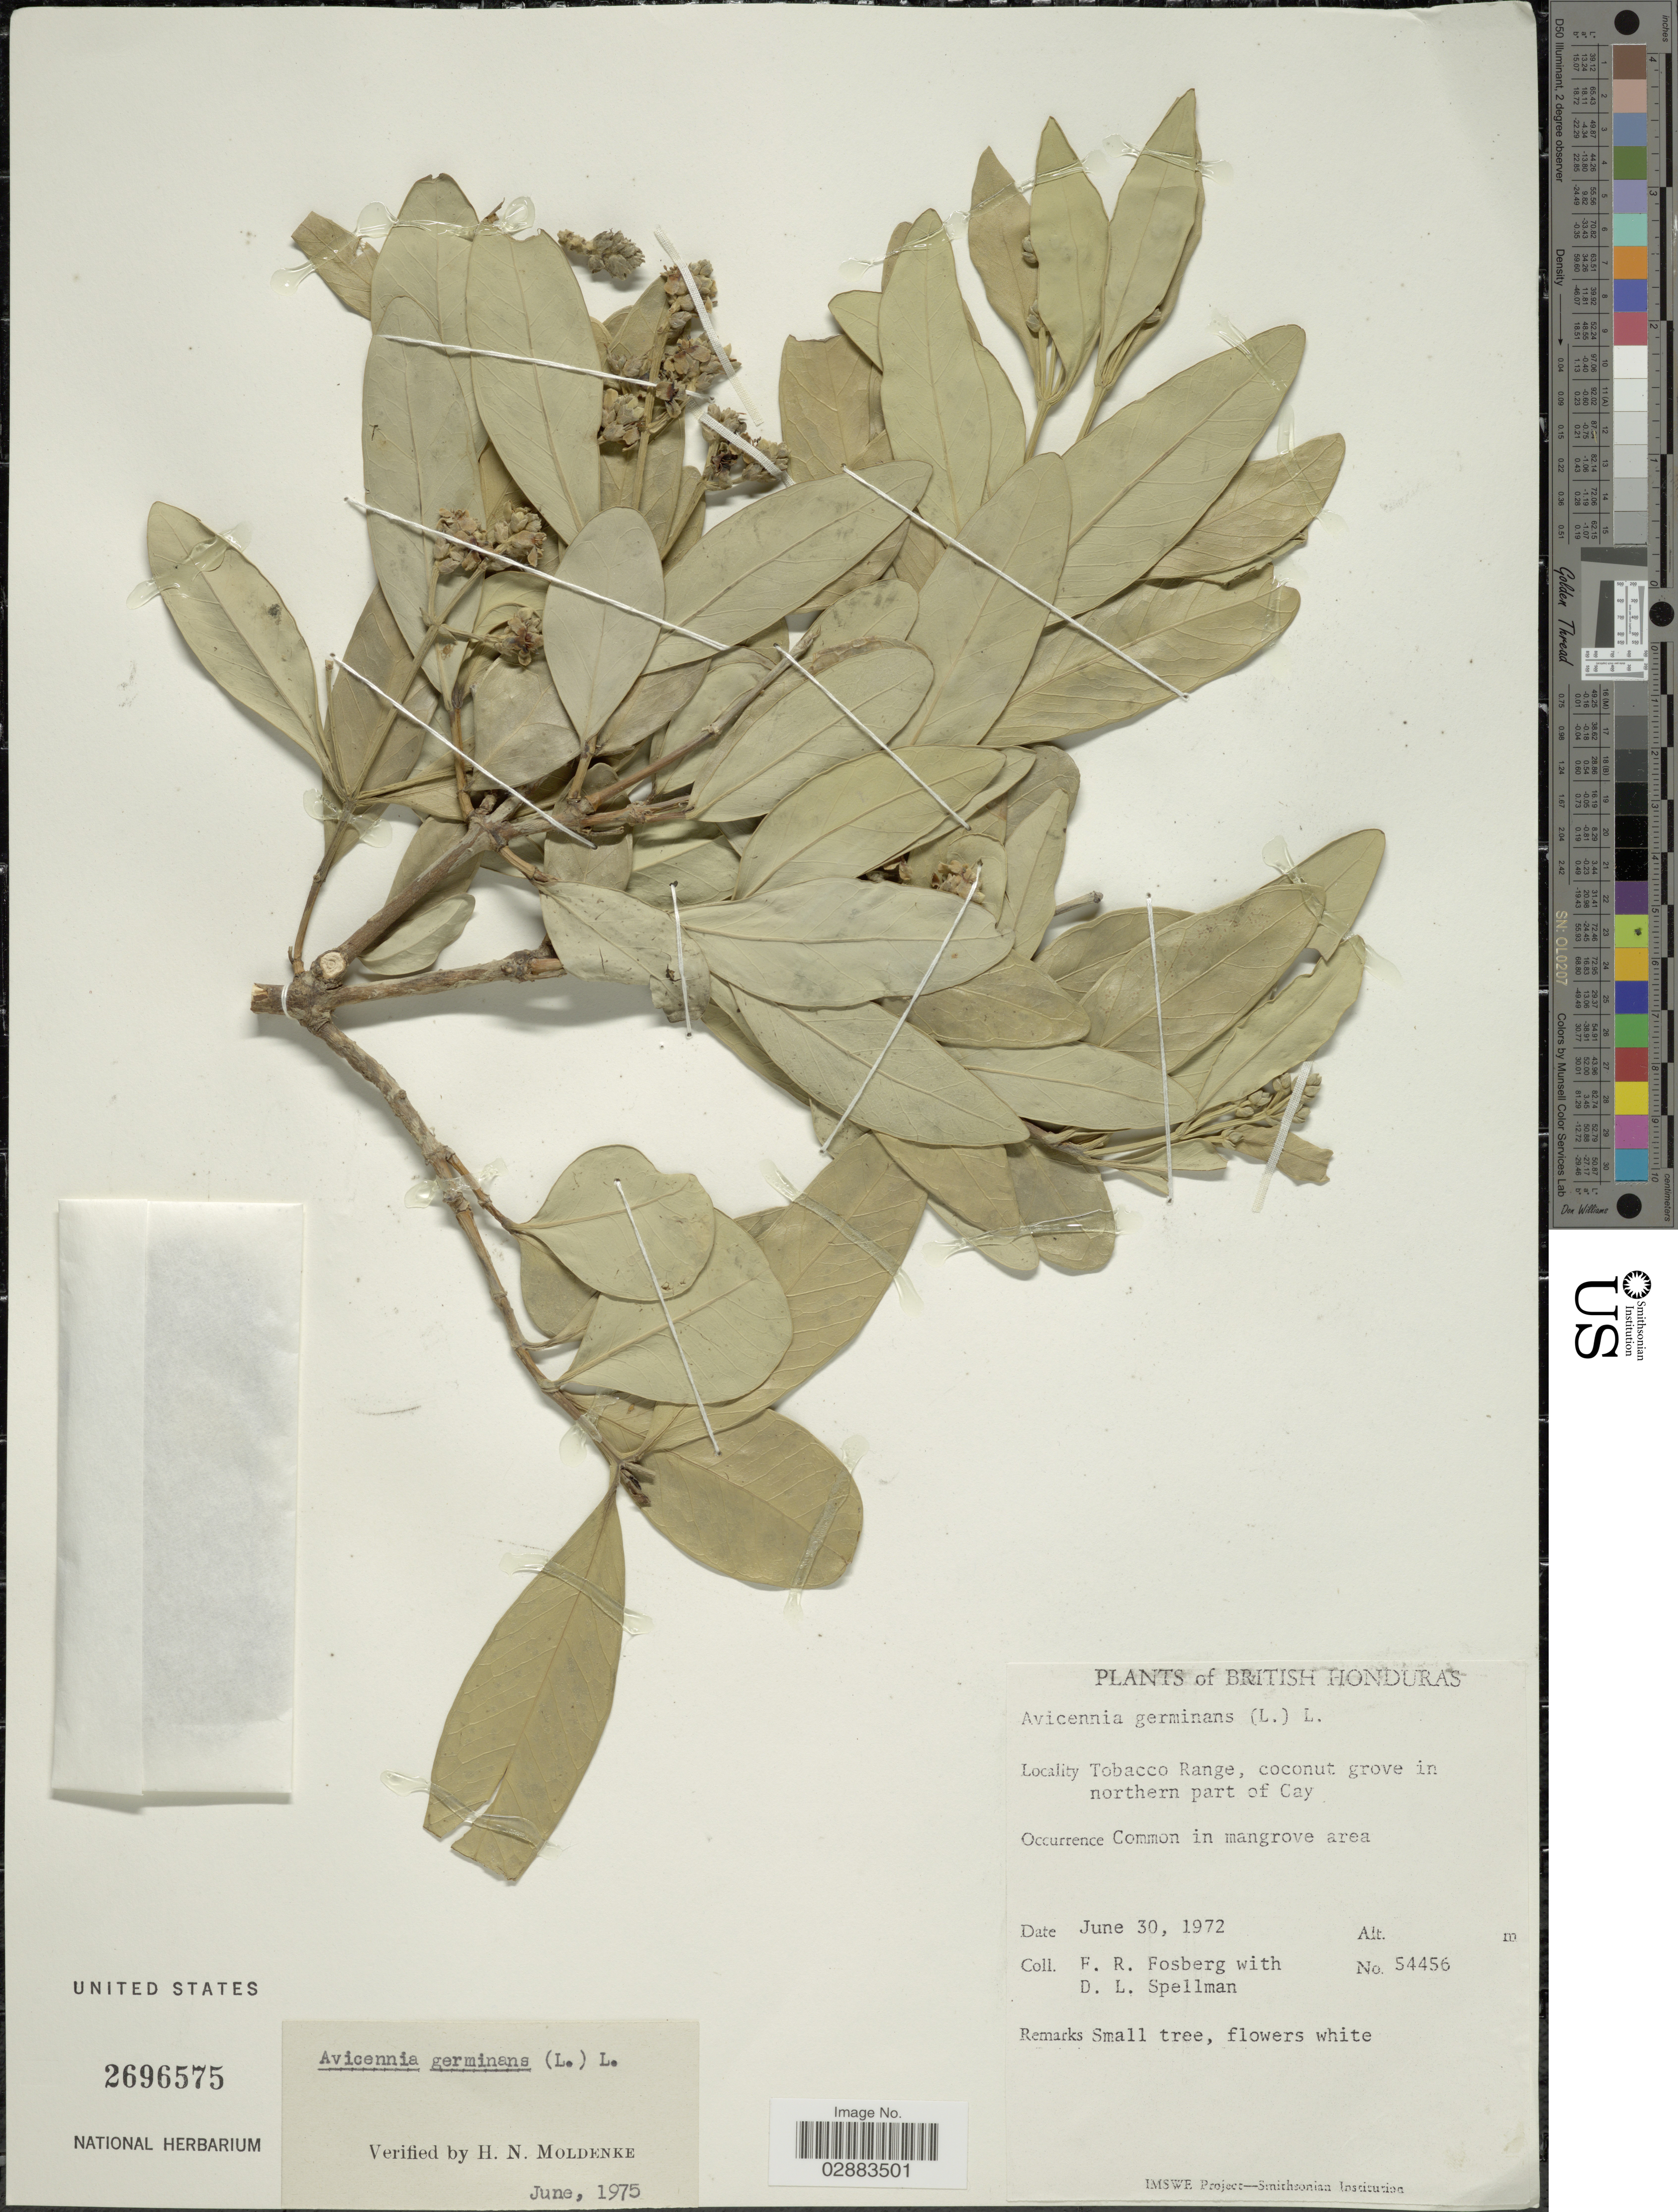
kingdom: Plantae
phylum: Tracheophyta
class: Magnoliopsida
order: Lamiales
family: Acanthaceae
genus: Avicennia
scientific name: Avicennia germinans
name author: (L.) L.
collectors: F. R. Fosberg & D. L. Spellman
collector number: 54456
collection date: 1972-06-30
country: Belize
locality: British Honduras. Tobacco Range, coconut grove in northern part of Cay.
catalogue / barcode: US 2696575